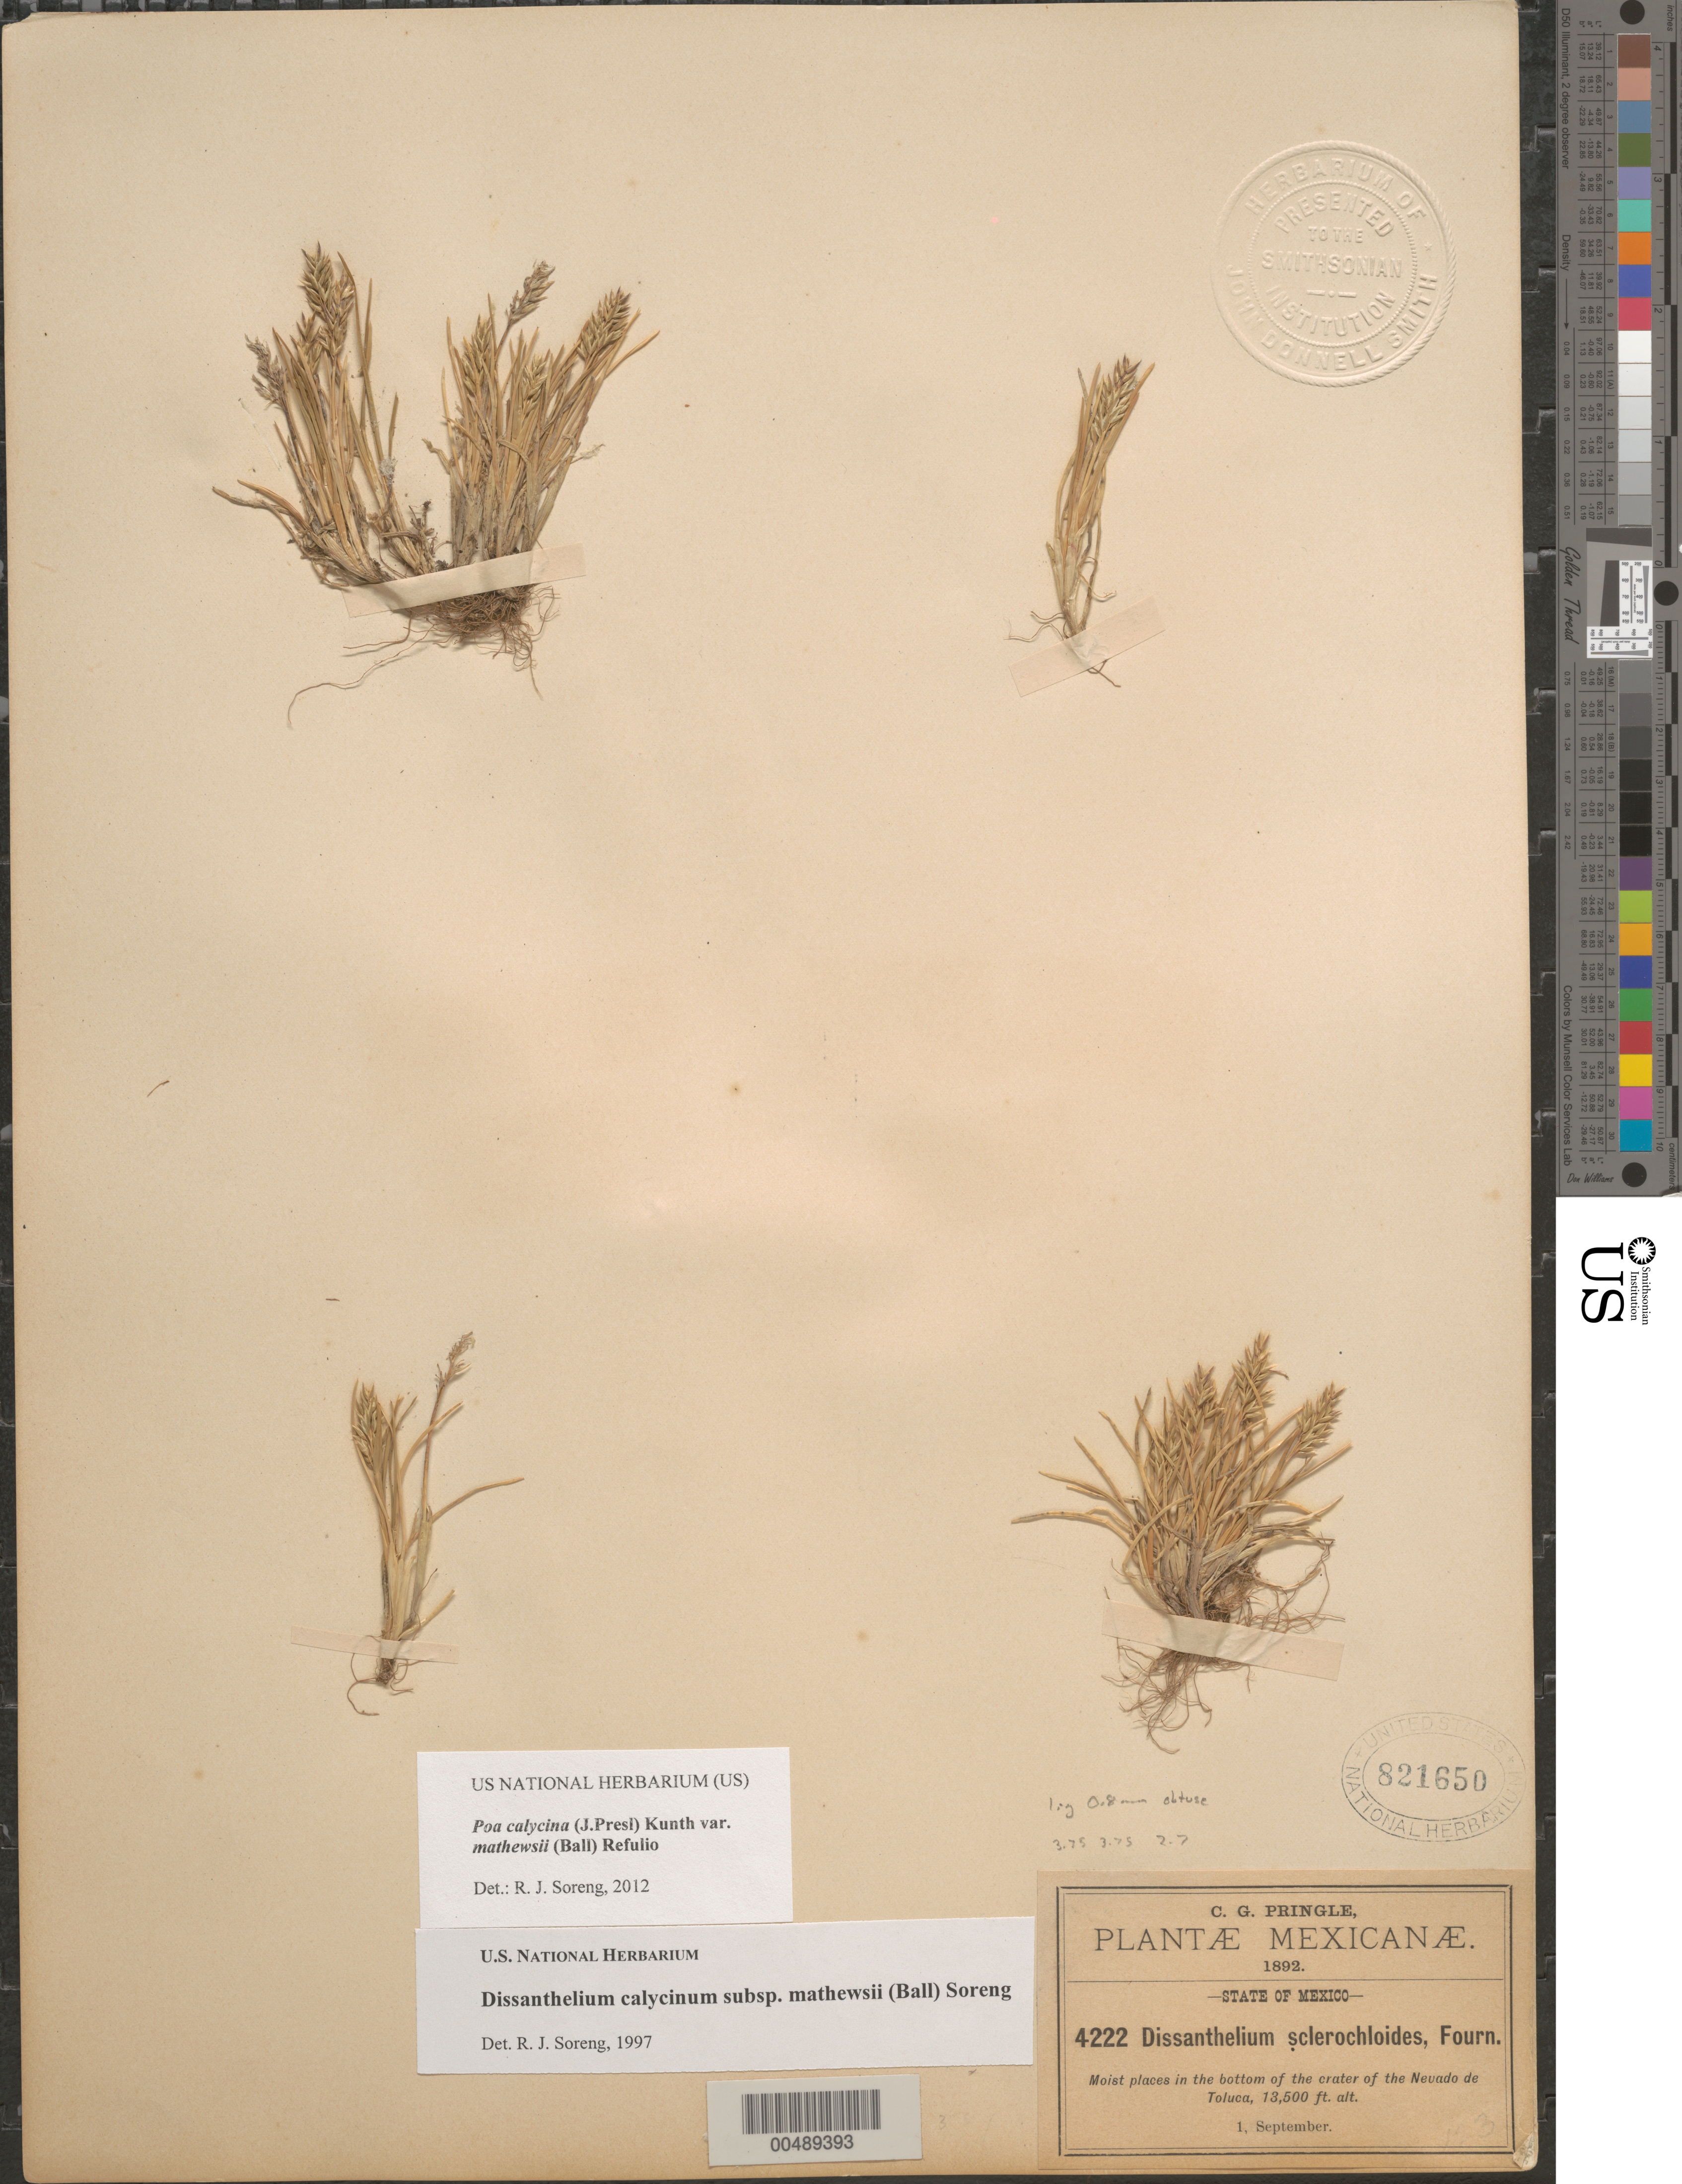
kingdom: Plantae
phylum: Tracheophyta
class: Liliopsida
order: Poales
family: Poaceae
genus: Poa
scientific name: Poa calycina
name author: (J. Presl) Kunth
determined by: Soreng, Robert J., Research Associate (BOT), Smithsonian Institution - National Museum of Natural History (UNITED STATES)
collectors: C. G. Pringle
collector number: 4222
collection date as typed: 1 Sep 1892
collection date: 1892-09-01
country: Mexico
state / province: México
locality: Bottom of the crater of the Nevado de Toluca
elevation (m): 4115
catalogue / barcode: US 821650